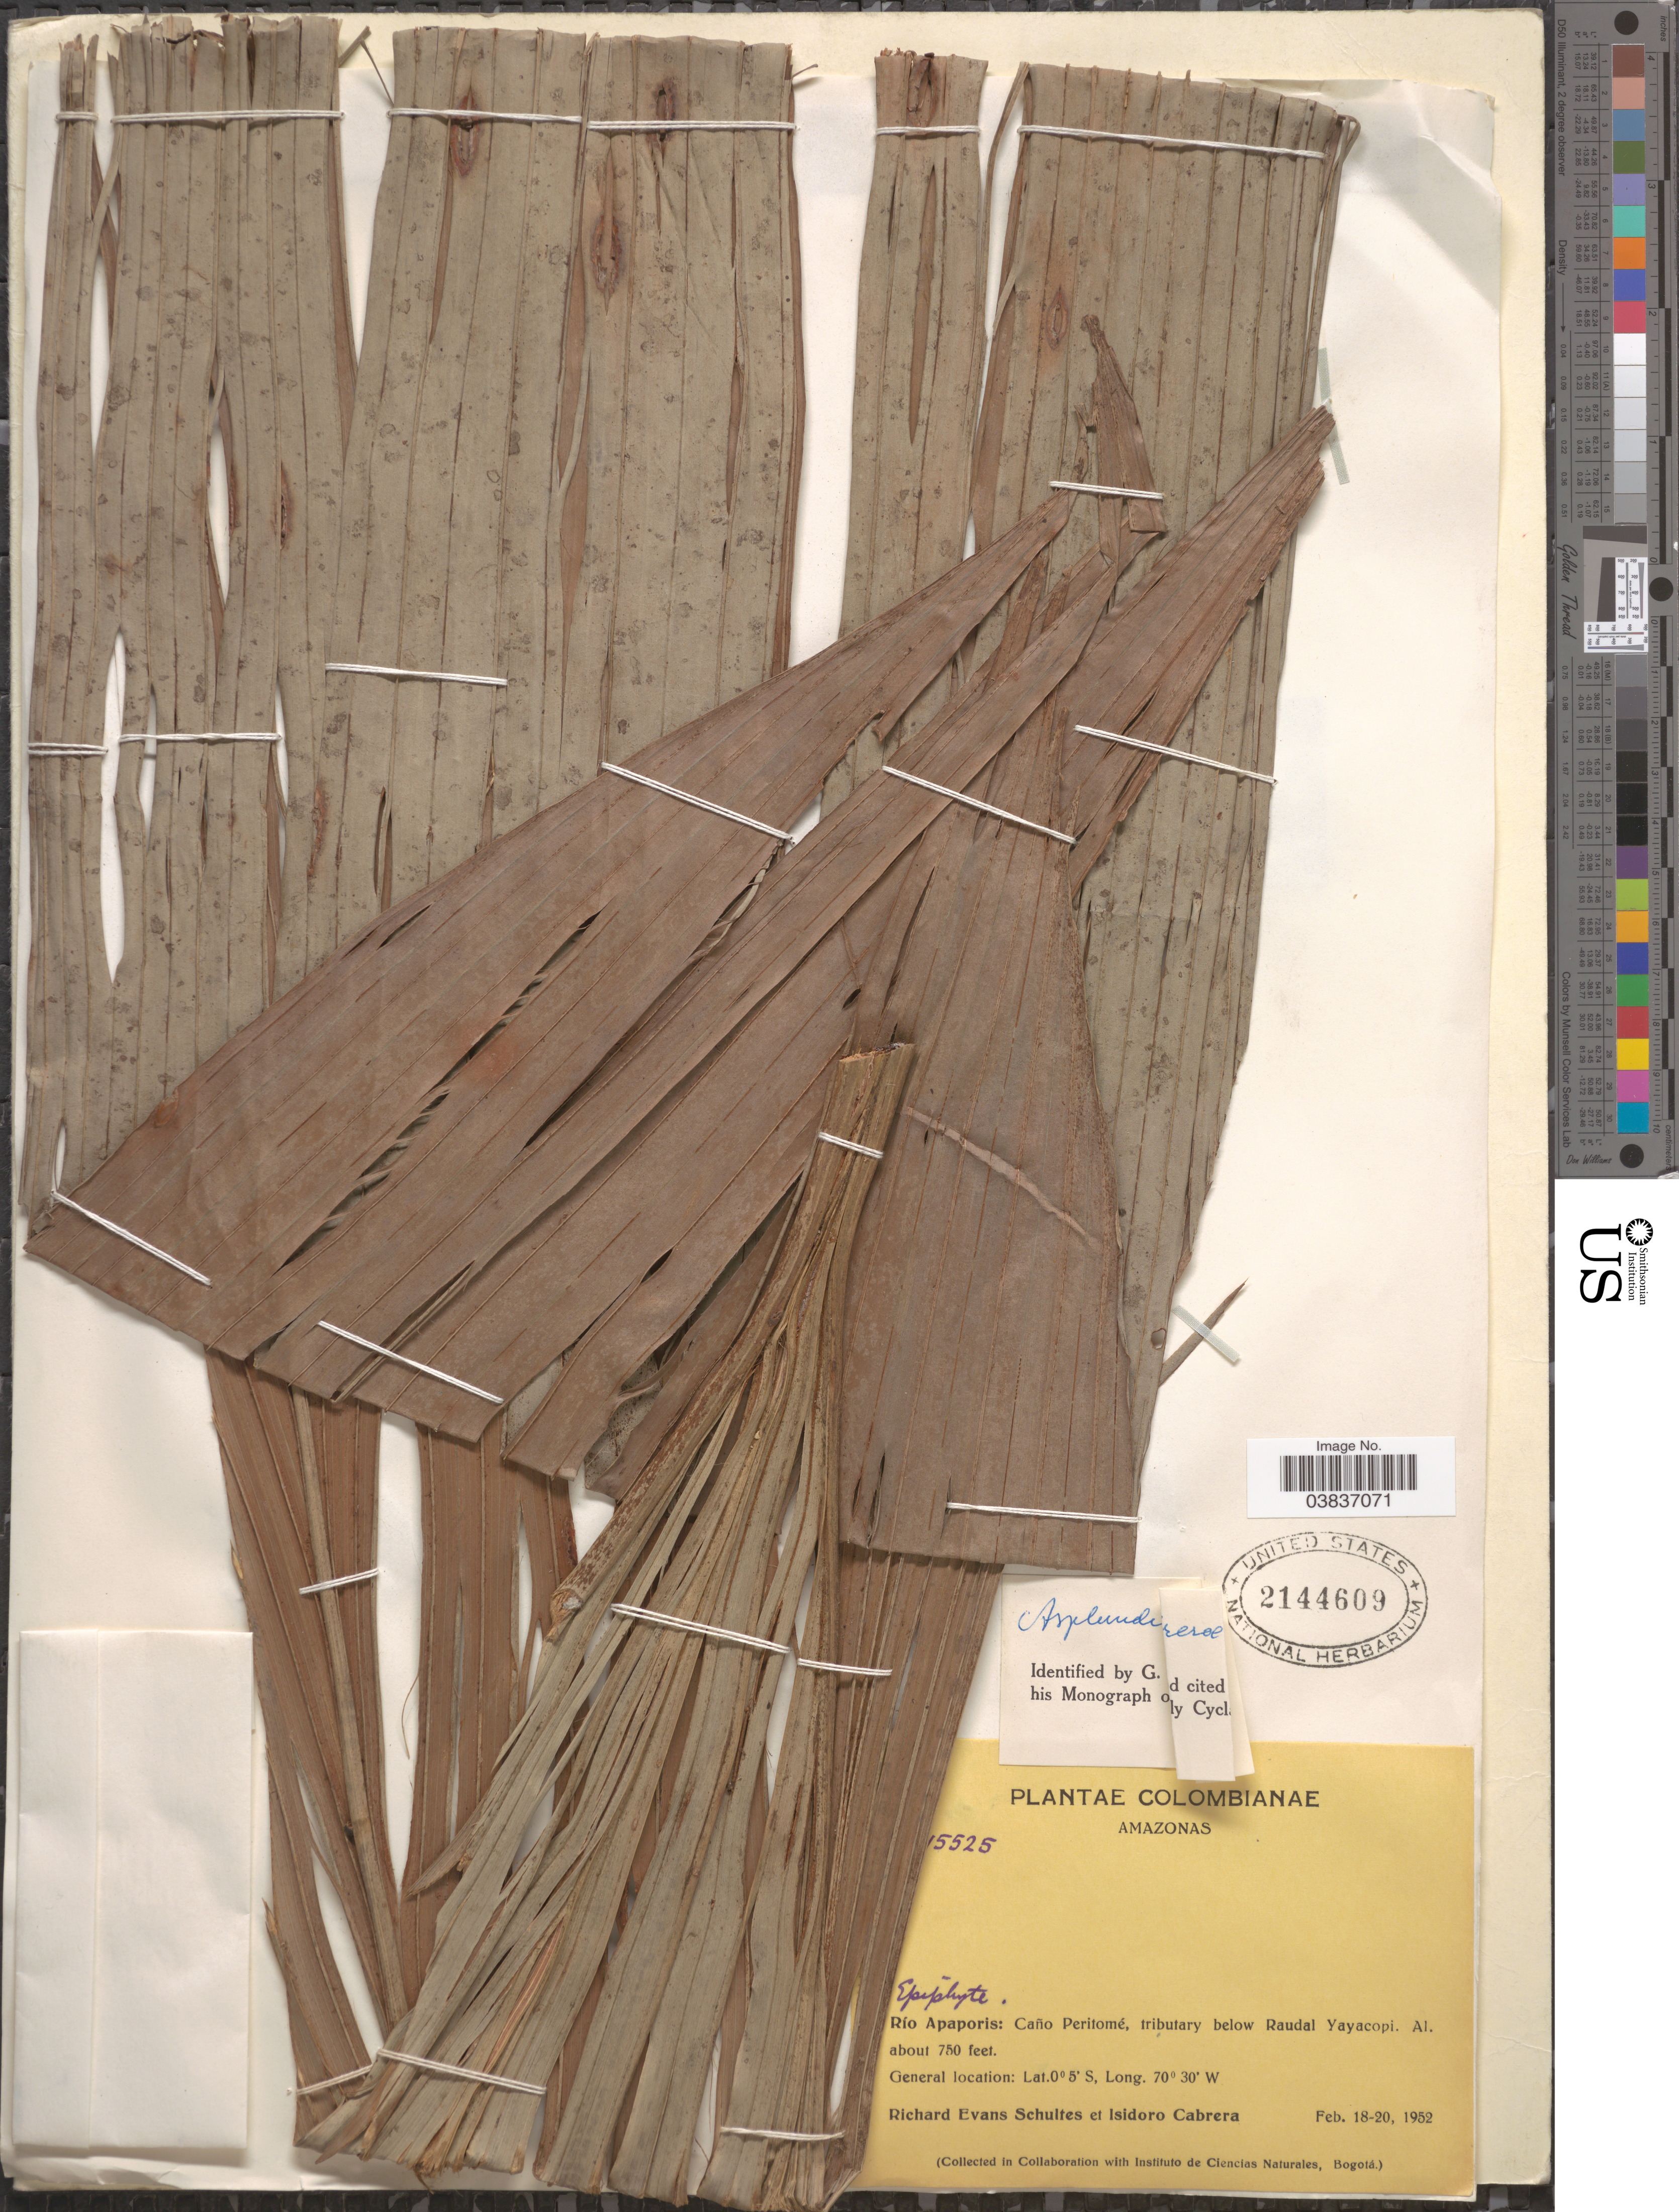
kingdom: Plantae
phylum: Tracheophyta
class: Liliopsida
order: Pandanales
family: Cyclanthaceae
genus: Asplundia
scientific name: Asplundia cabrerae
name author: Harling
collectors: R. E. Schultes & I. Cabrera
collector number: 15525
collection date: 1952-02-18/1952-02-20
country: Colombia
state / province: Amazônas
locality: Río Apaporis: Caño Peritomé, tributary below Raudal Yayacopi.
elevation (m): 229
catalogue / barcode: US 2144609